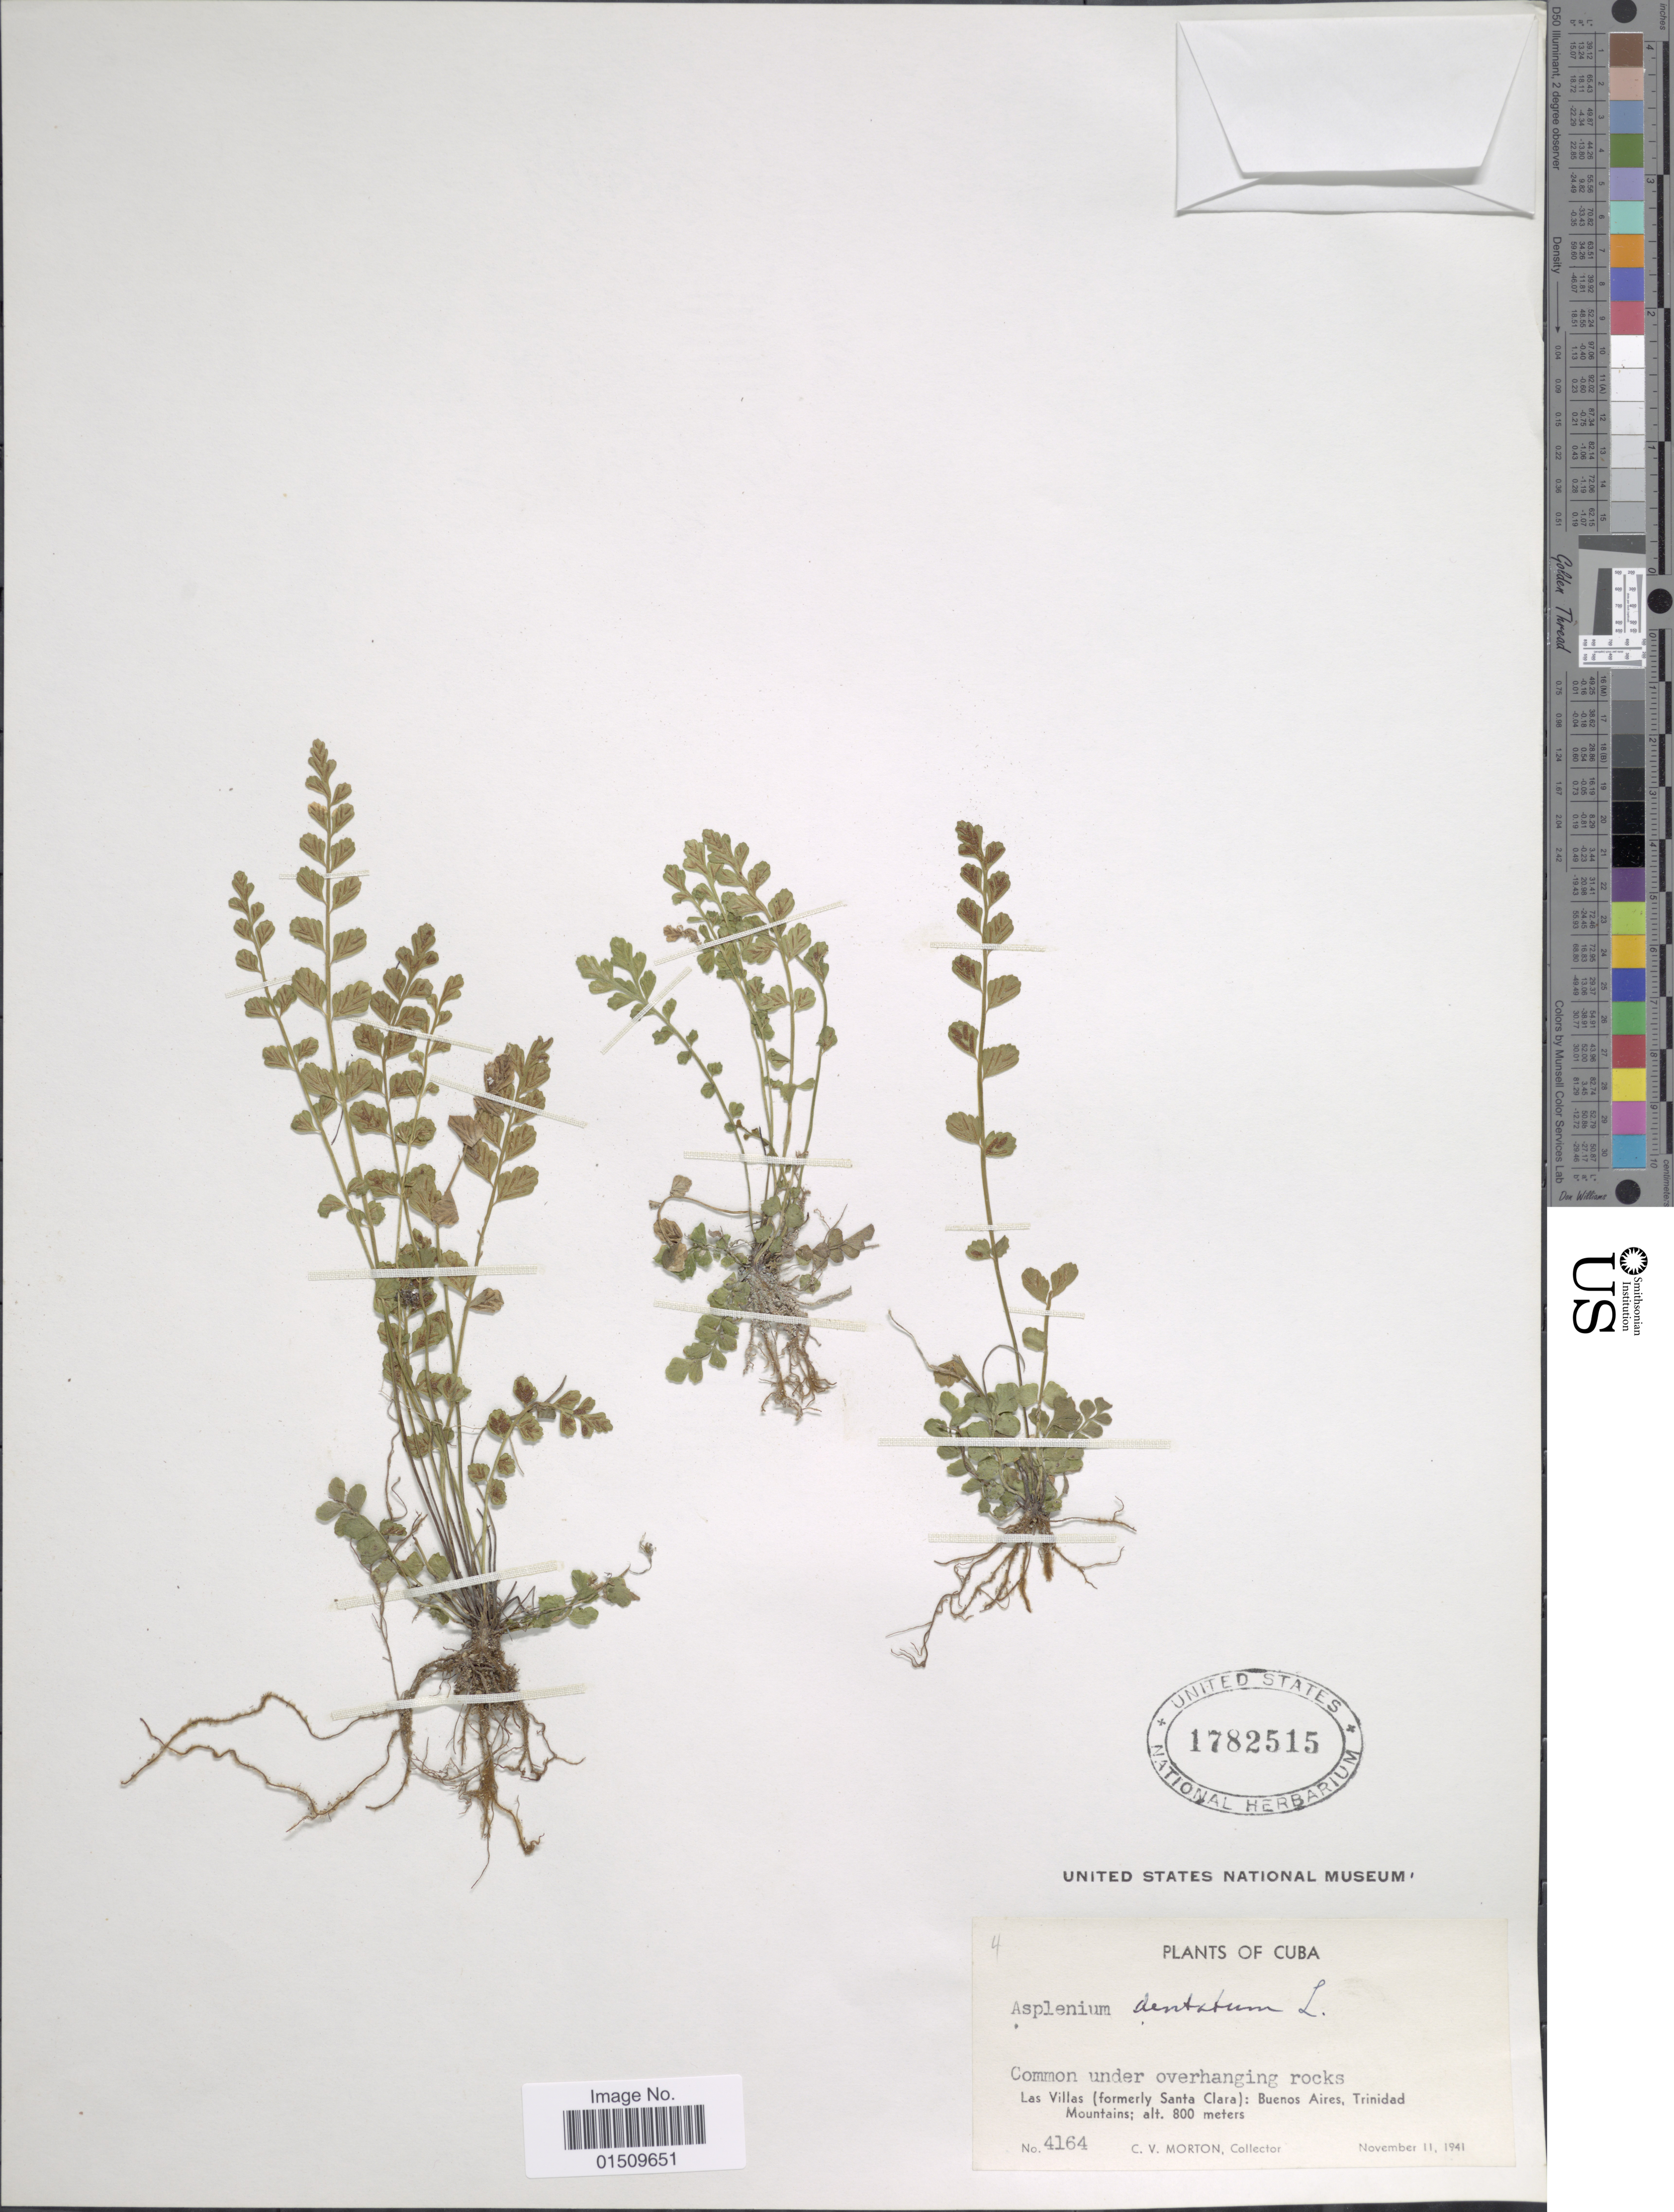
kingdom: Plantae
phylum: Tracheophyta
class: Polypodiopsida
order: Polypodiales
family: Aspleniaceae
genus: Asplenium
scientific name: Asplenium trichomanes-dentatum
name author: L.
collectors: C. V. Morton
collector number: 4164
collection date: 1941-11-11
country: Cuba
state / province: Las Villas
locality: Cuba, Las Villas (formely Santa Clara): Buenos Aires, Trinidad Mountains.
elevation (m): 800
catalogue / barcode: US 1782515